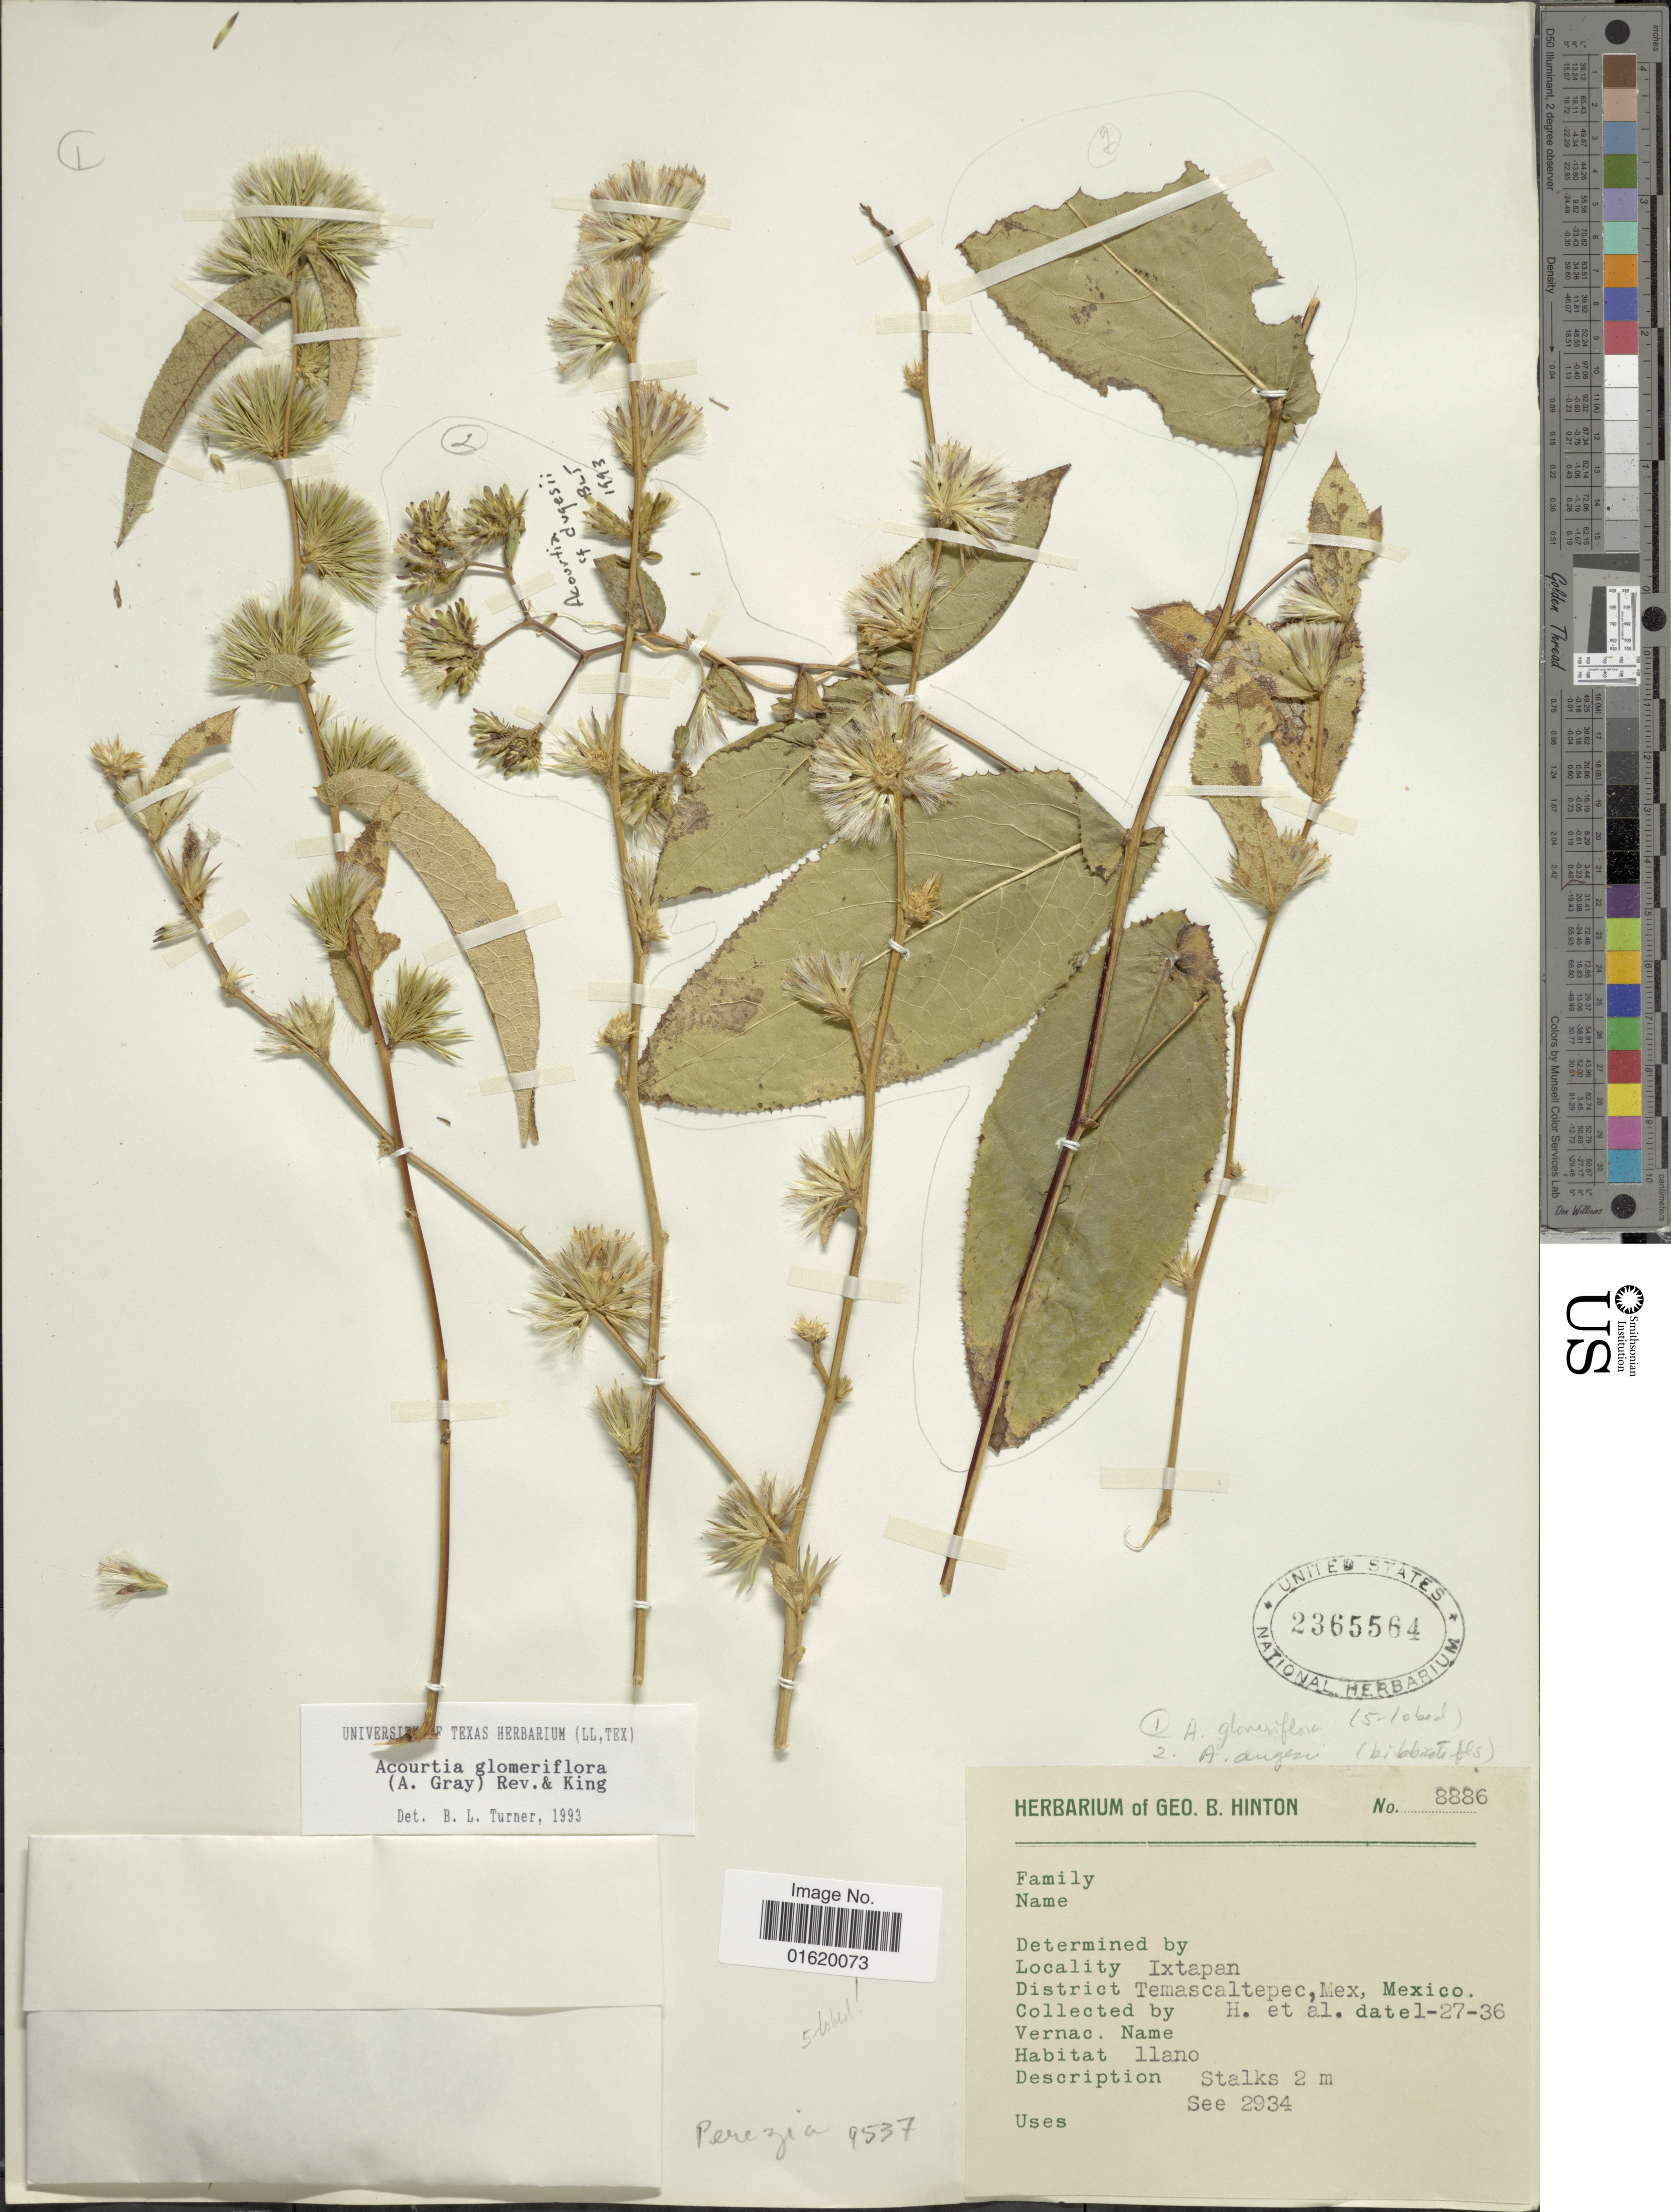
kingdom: Plantae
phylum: Tracheophyta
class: Magnoliopsida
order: Asterales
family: Asteraceae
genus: Acourtia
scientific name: Acourtia glomeriflora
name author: (A. Gray) Reveal & R.M. King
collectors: G. B. Hinton & et al.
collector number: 8886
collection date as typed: Transcribed d/m/y: 27/1/36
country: Mexico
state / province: México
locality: Ixtapan, DistrictTemascaltepec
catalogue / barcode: US 2365564